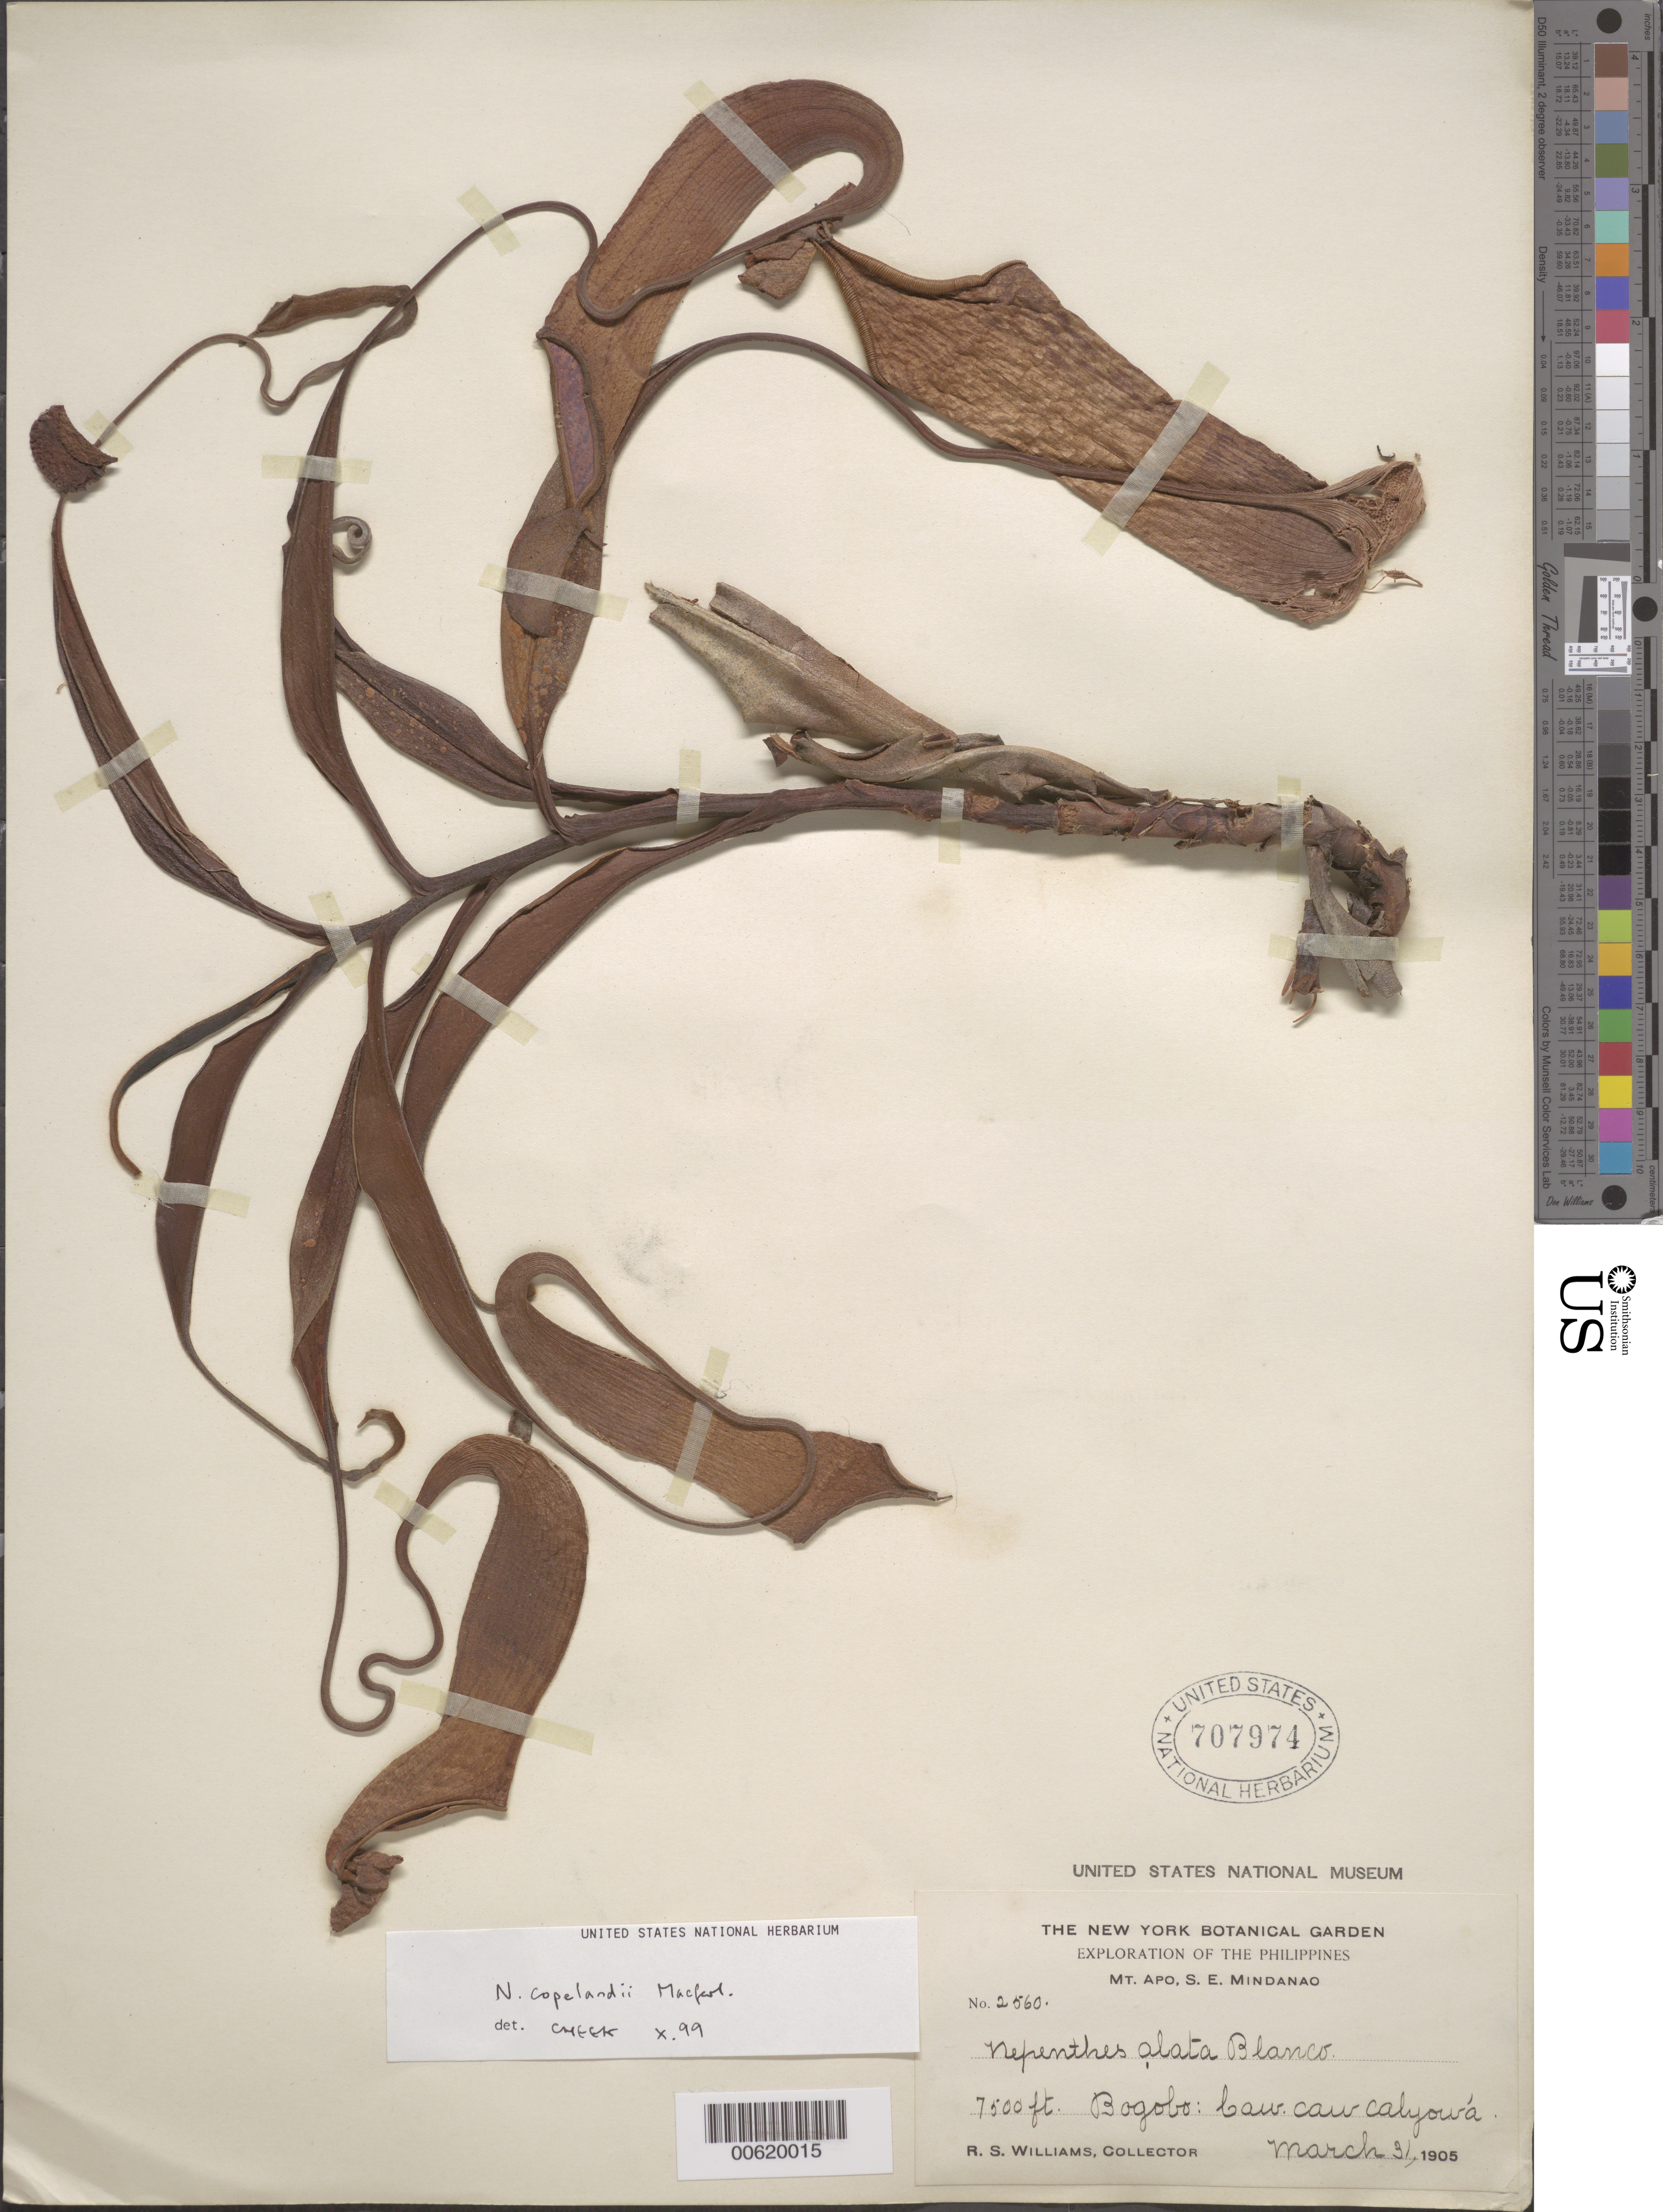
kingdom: Plantae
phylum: Tracheophyta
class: Magnoliopsida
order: Caryophyllales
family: Nepenthaceae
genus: Nepenthes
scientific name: Nepenthes copelandii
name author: Merr. ex Macfarl. in Engl.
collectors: R. S. Williams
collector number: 2560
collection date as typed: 31 Mar 1905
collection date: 1905-03-31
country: Philippines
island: Mindanao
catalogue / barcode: US 707974